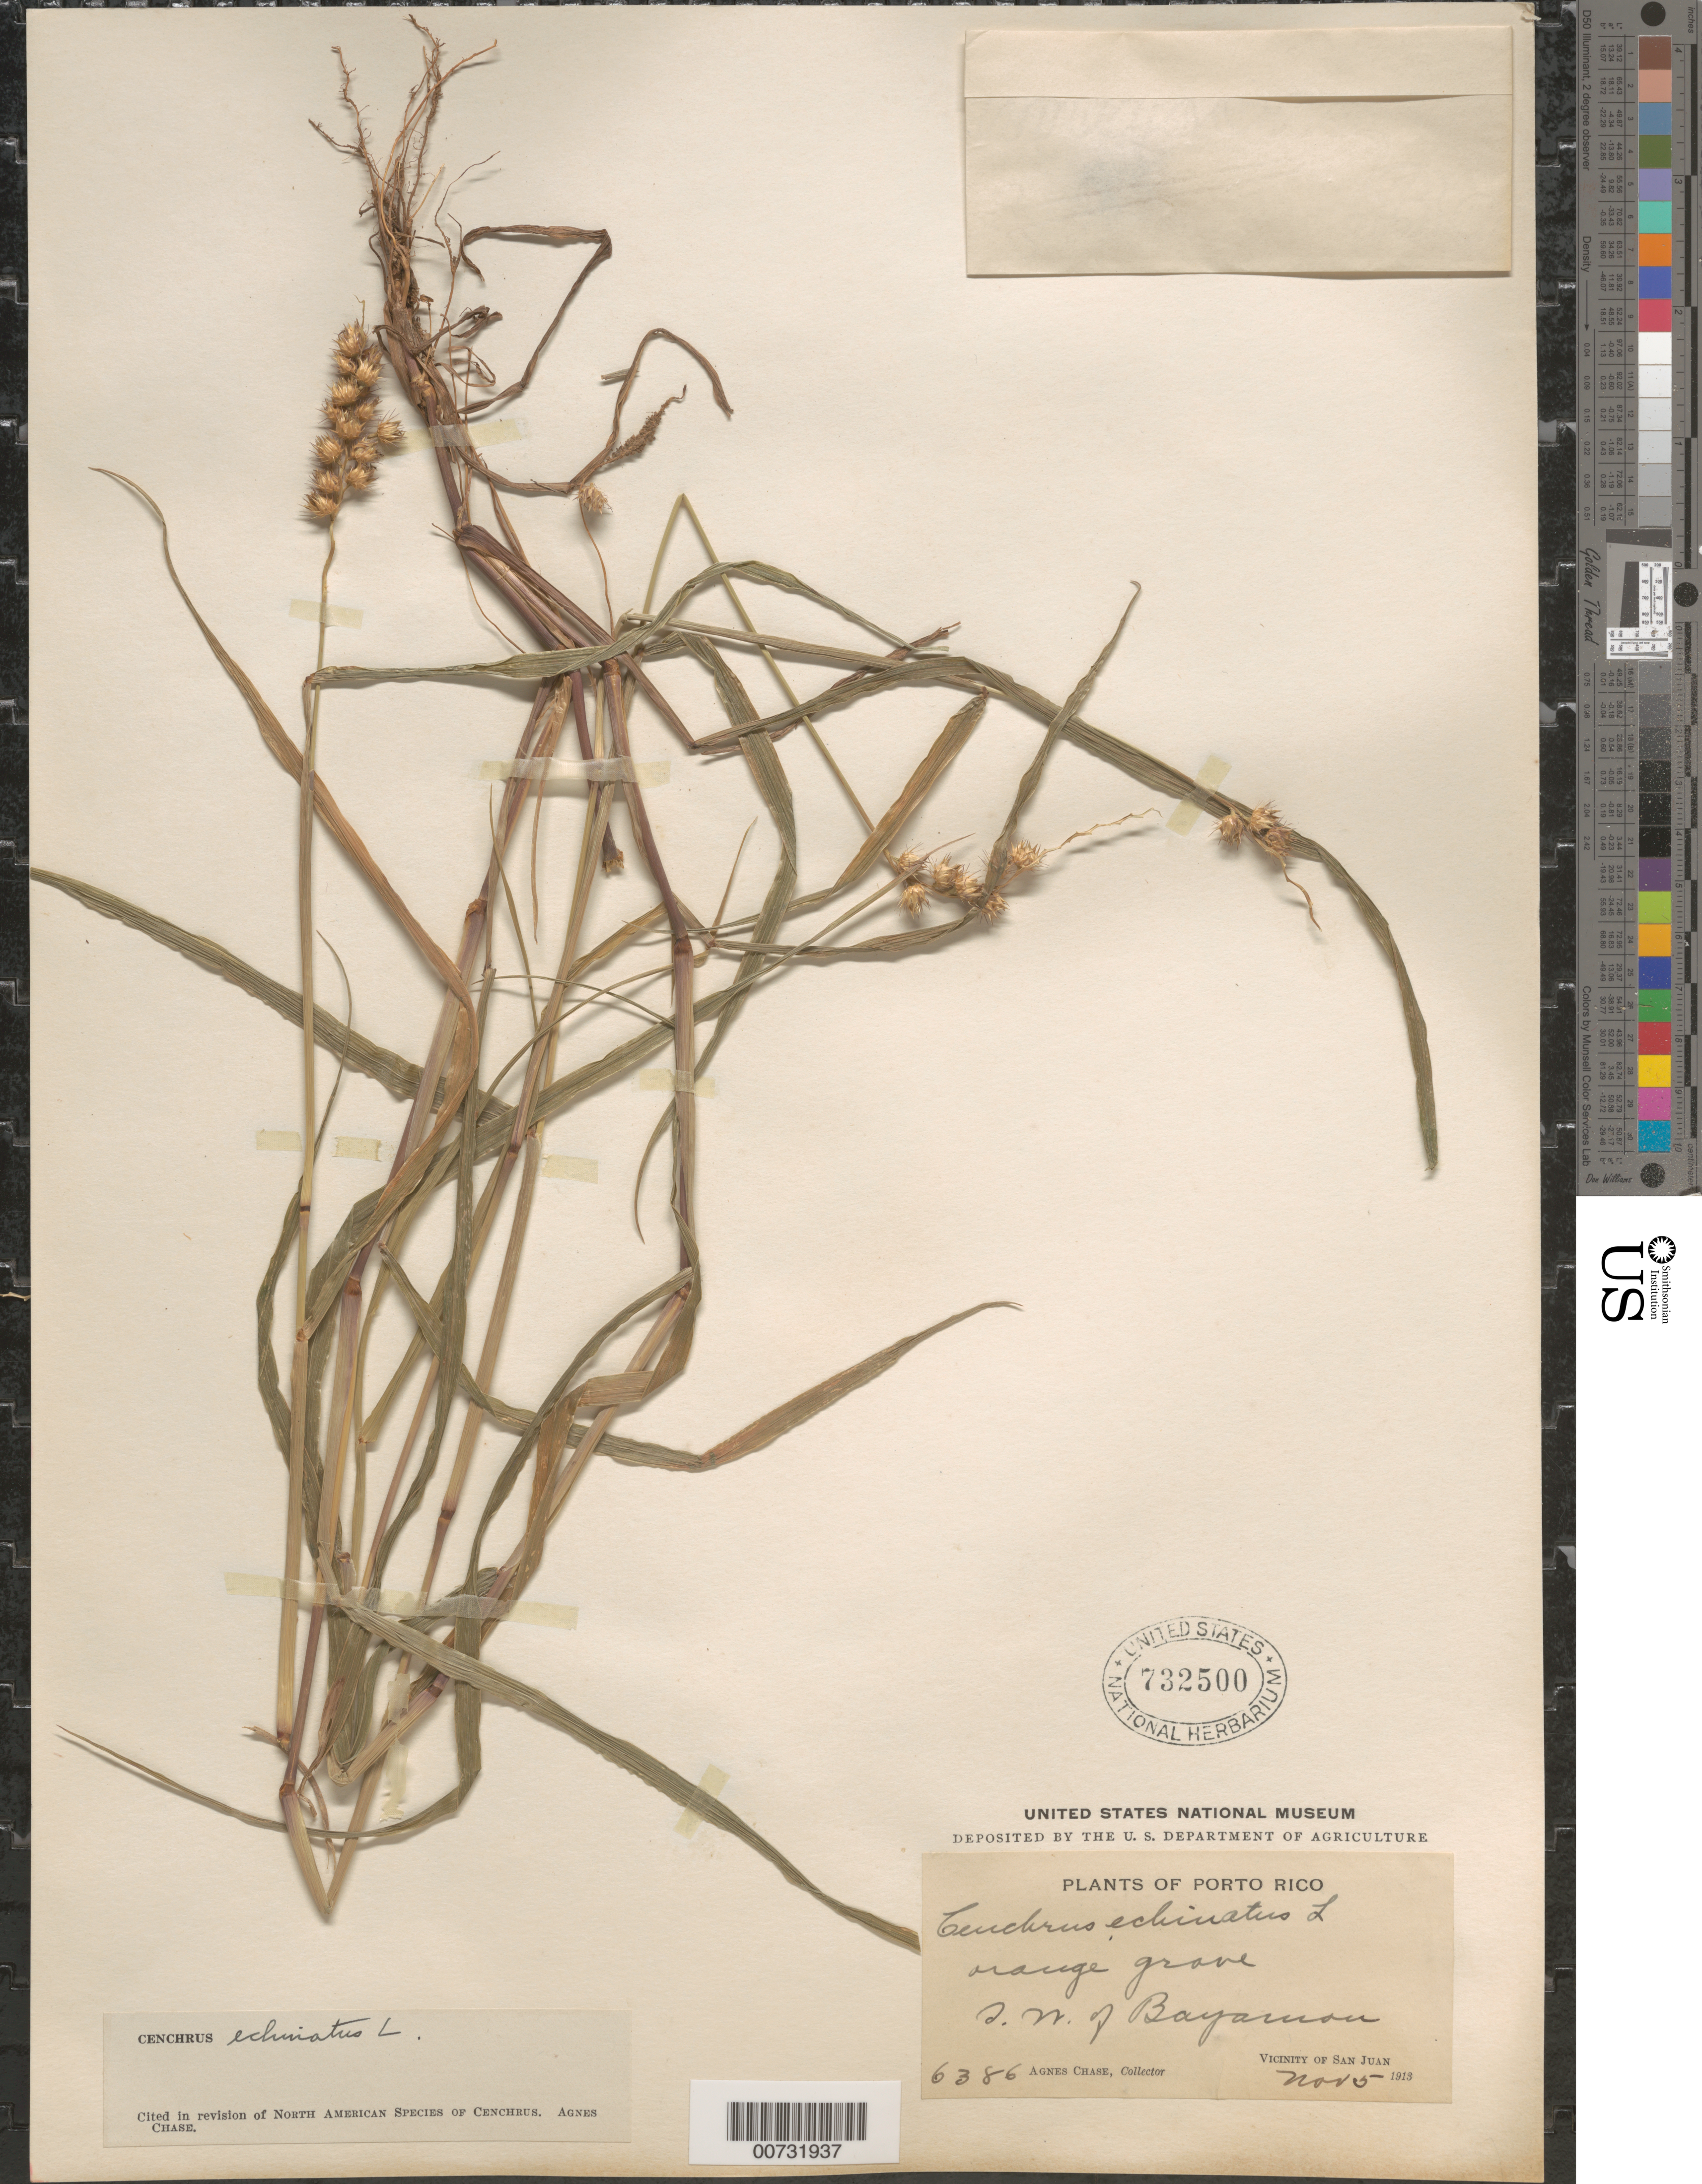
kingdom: Plantae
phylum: Tracheophyta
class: Liliopsida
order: Poales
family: Poaceae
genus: Cenchrus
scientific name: Cenchrus echinatus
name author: L.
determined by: Chase, [M.] Agnes, (US)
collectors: A. Chase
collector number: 6386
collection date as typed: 05 Nov 1913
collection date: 1913-11-05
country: Puerto Rico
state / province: Bayamón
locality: Bayamon, SW of; vic of San Juan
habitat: Orange grove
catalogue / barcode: US 732500